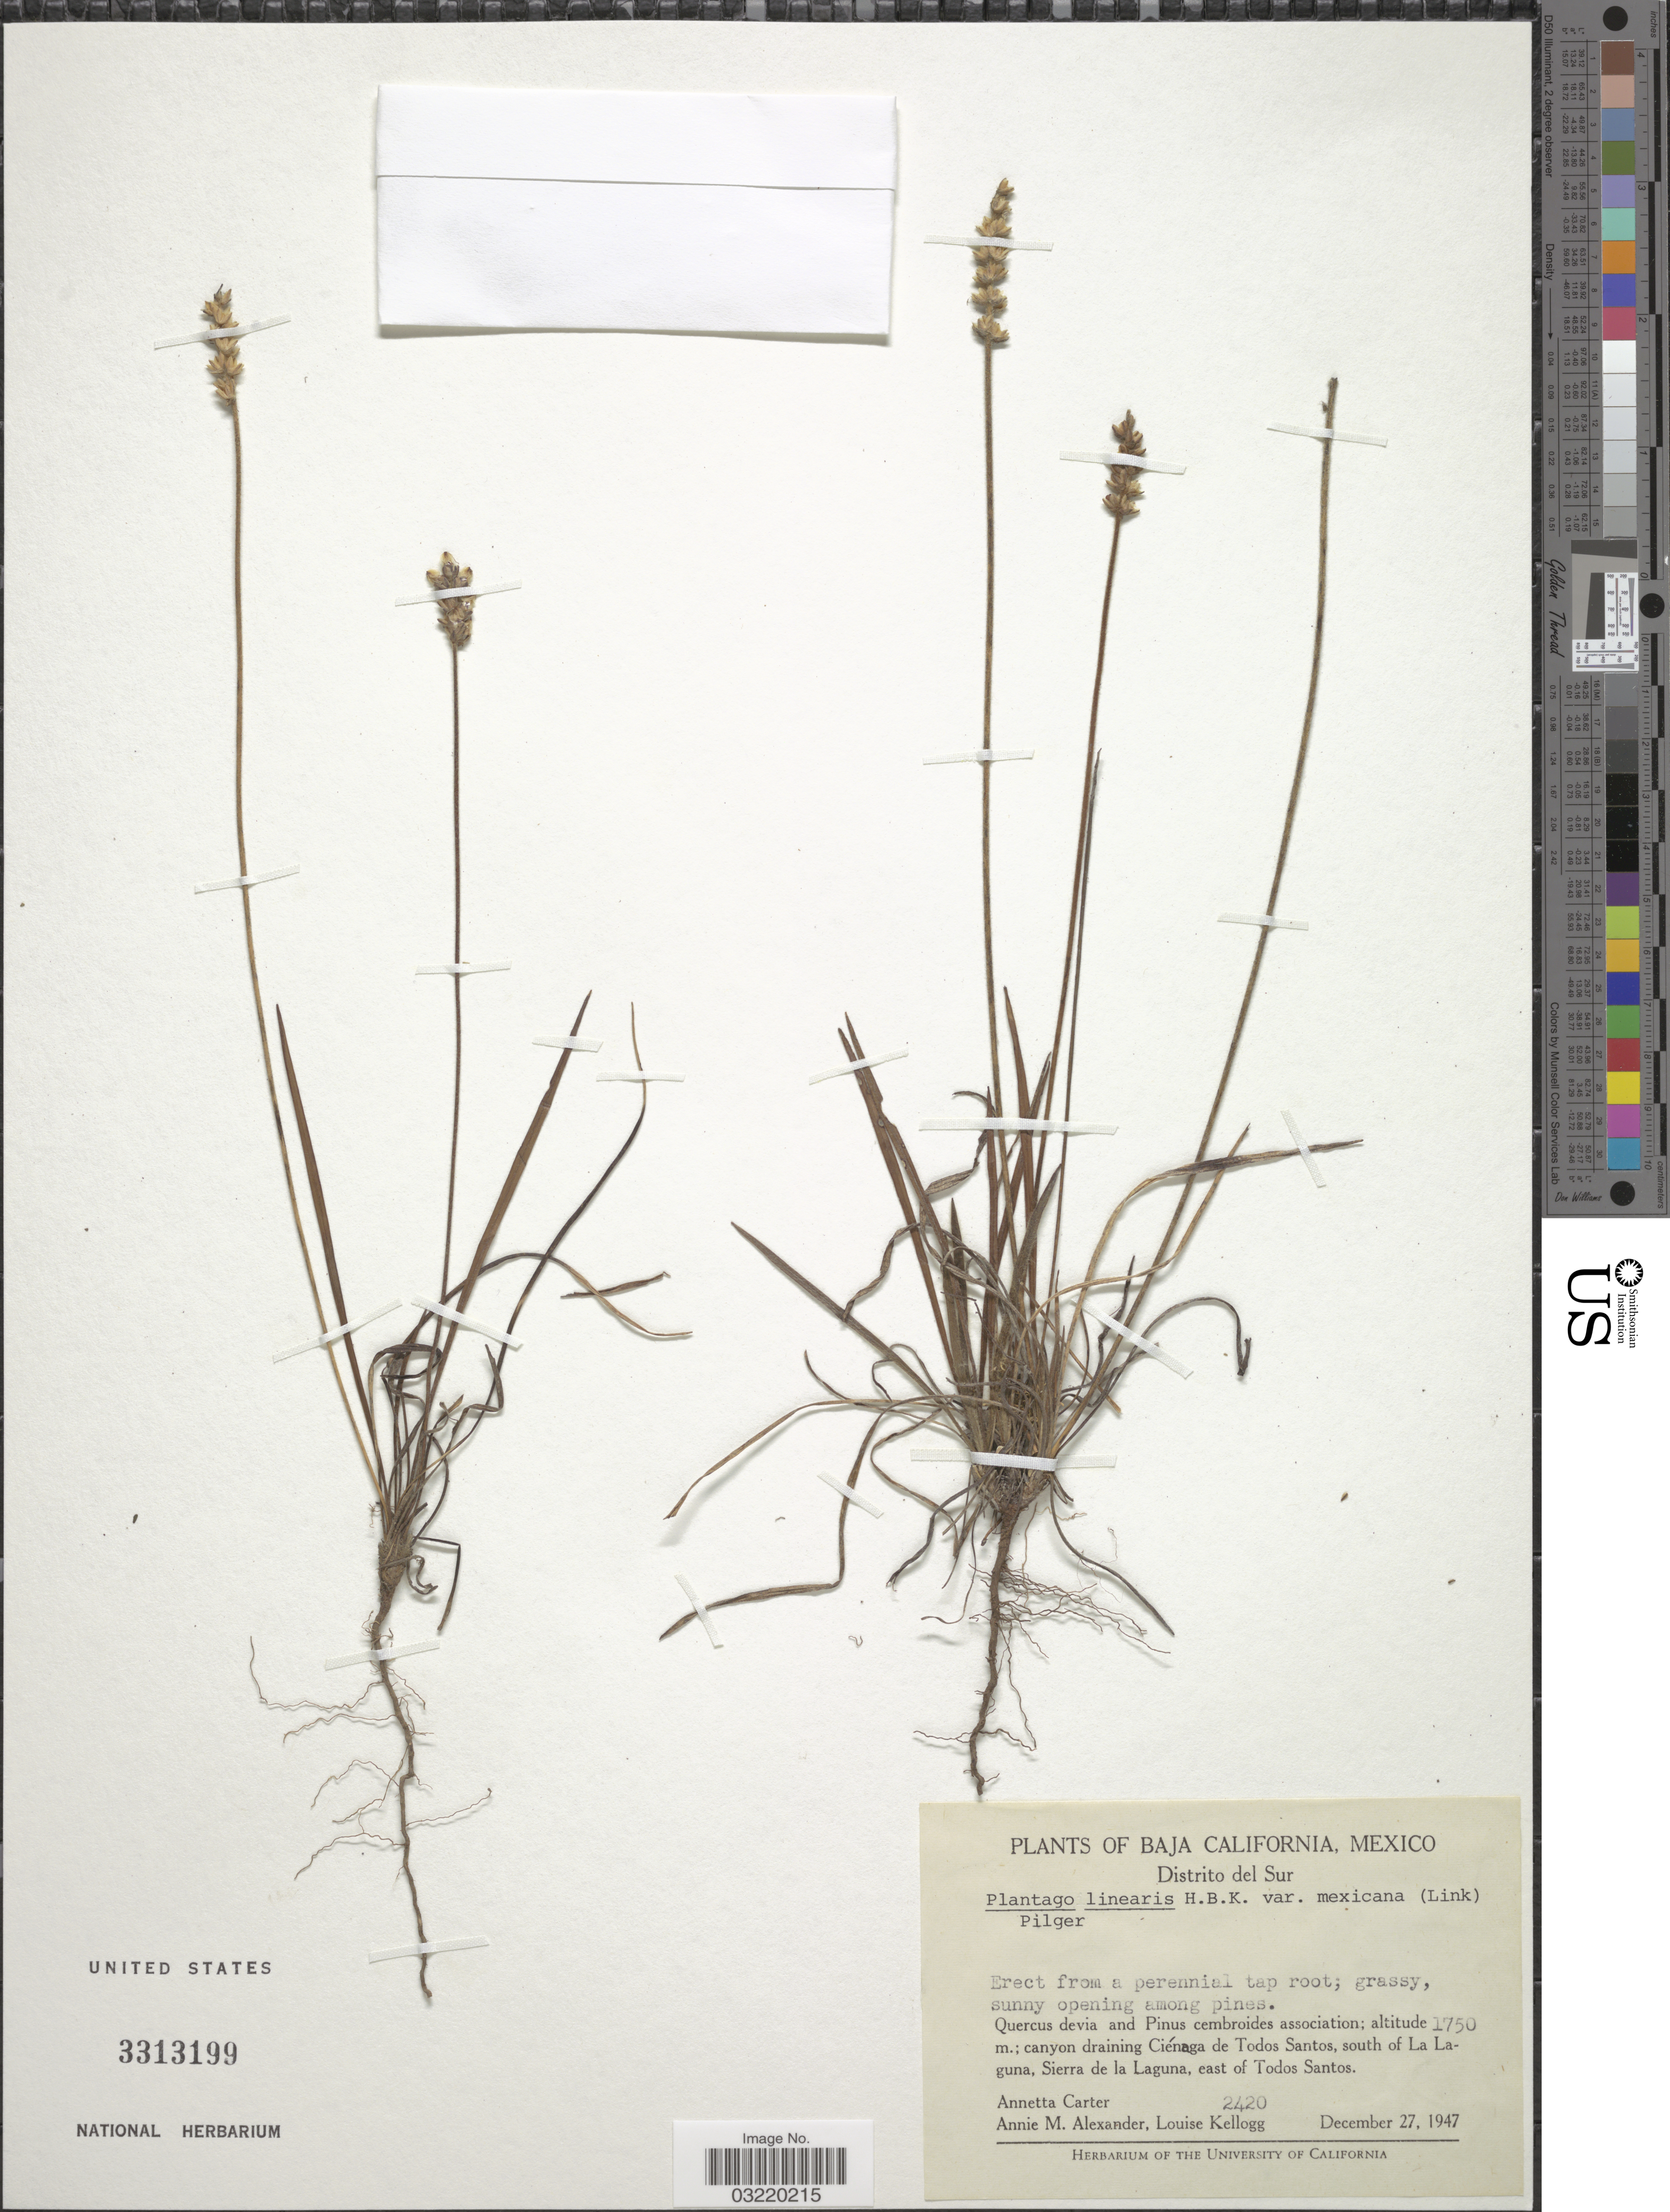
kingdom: Plantae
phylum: Tracheophyta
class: Magnoliopsida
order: Lamiales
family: Plantaginaceae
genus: Plantago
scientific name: Plantago nivea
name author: Kunth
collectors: A. Carter, A. M. Alexander & L. Kellog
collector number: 2420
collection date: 1947-12-27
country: Mexico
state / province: Baja California Sur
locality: Distrito del Sur. Canyon drainage Ciénaga de Todos Santos, south of La Laguna, Sierra de la Laguna, east of Todos Santos.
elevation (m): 1750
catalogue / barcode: US 3313199